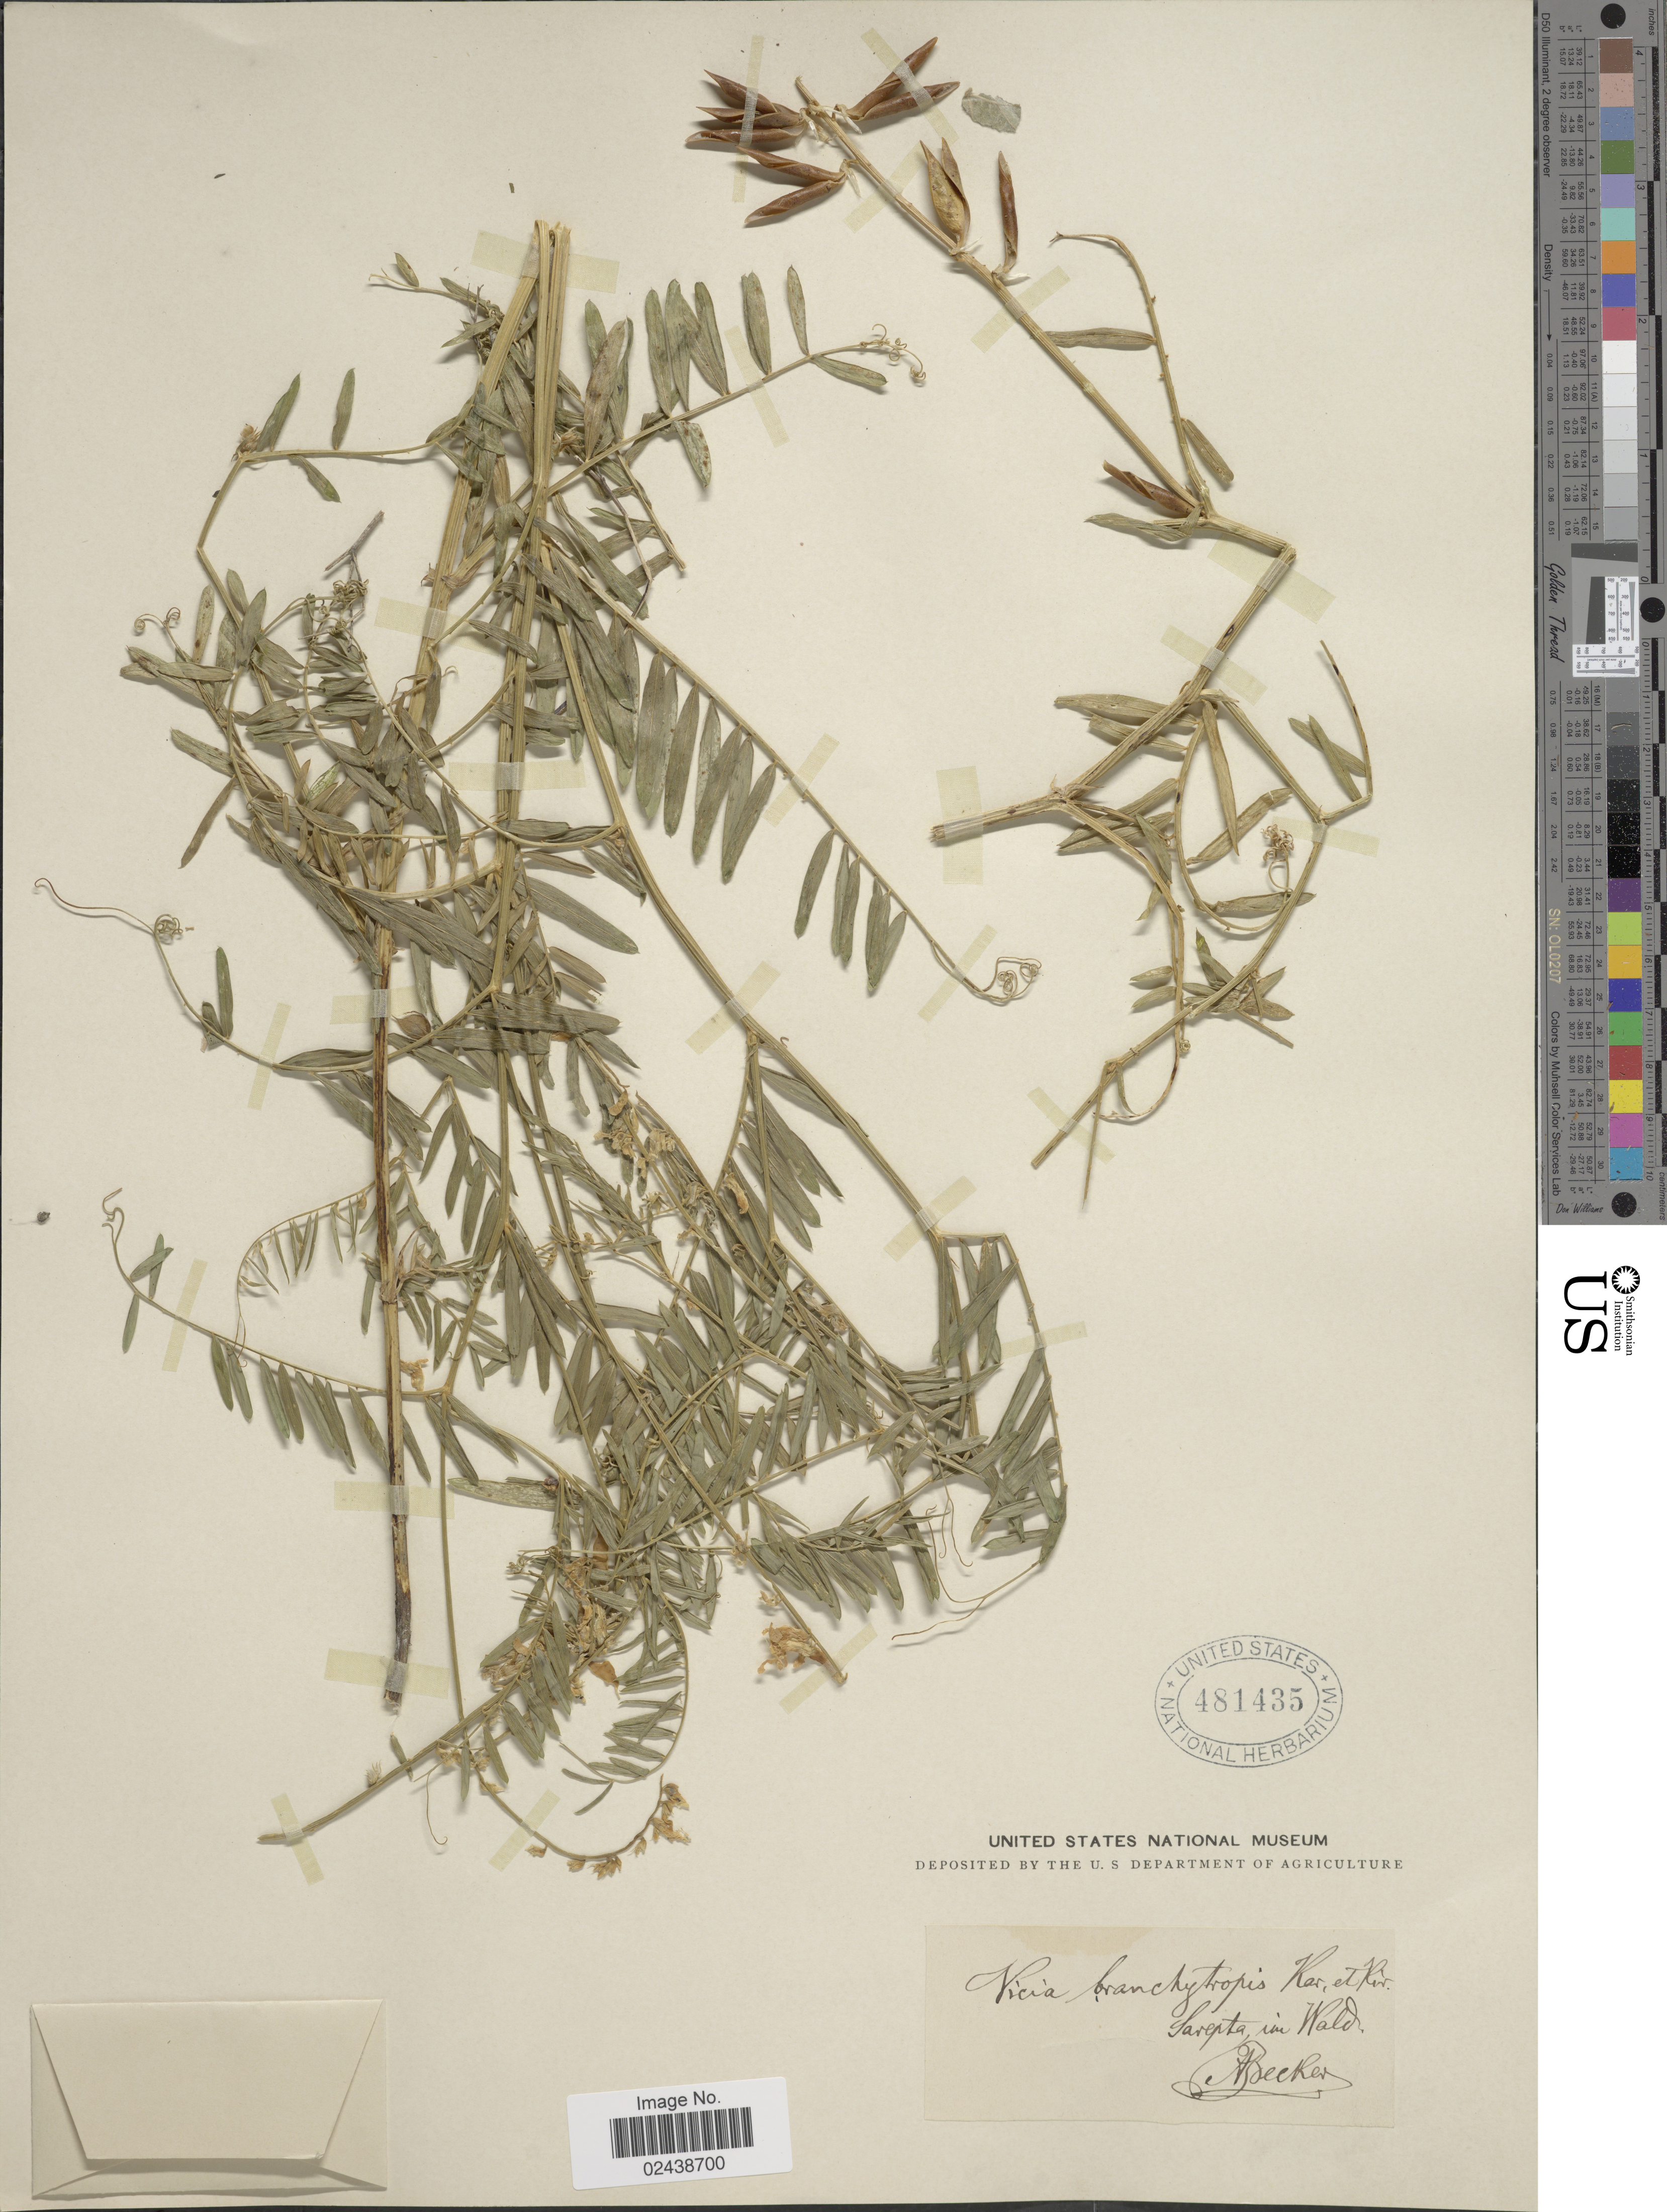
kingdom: Plantae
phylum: Tracheophyta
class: Magnoliopsida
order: Fabales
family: Fabaceae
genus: Vicia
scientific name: Vicia brachytropis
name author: Kar. & Kir.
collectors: A. Becker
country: Russian Federation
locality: Sarepta in Wald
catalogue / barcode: US 481435